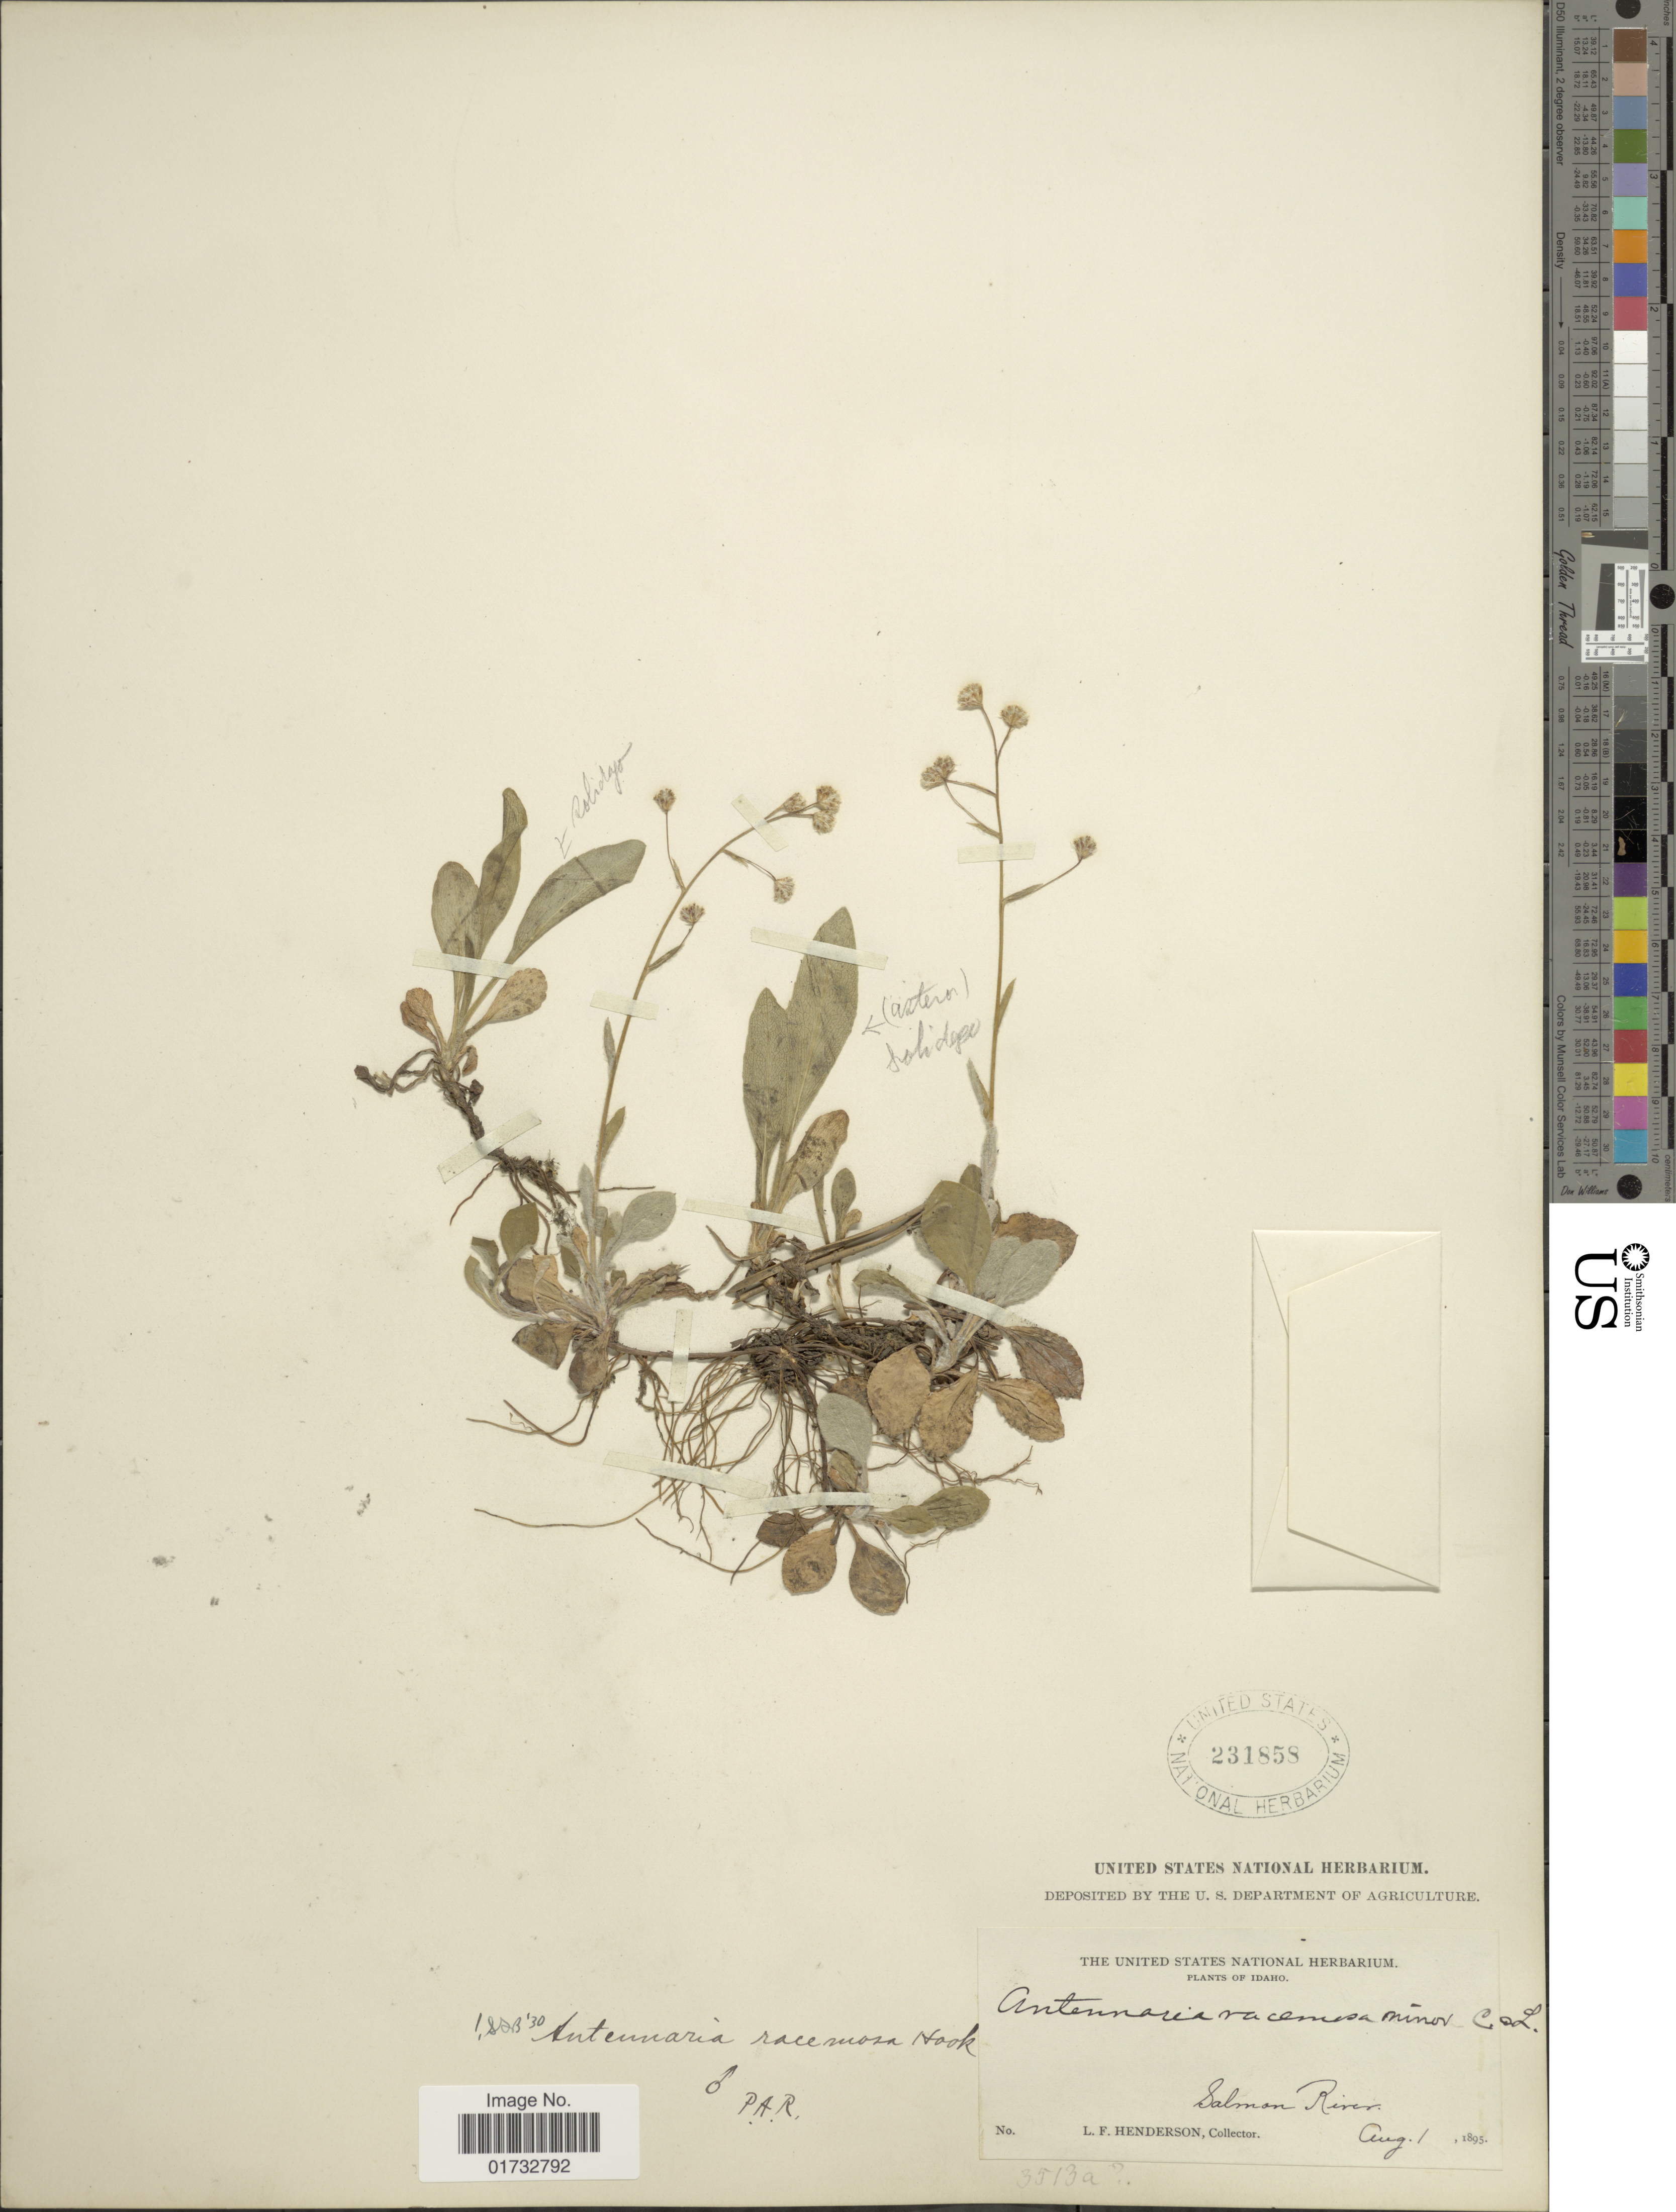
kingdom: Plantae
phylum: Tracheophyta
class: Magnoliopsida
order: Asterales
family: Asteraceae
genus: Antennaria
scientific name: Antennaria racemosa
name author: Hook.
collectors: L. Henderson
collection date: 1895-08-01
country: United States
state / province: Idaho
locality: Salmon River.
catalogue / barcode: US 231858